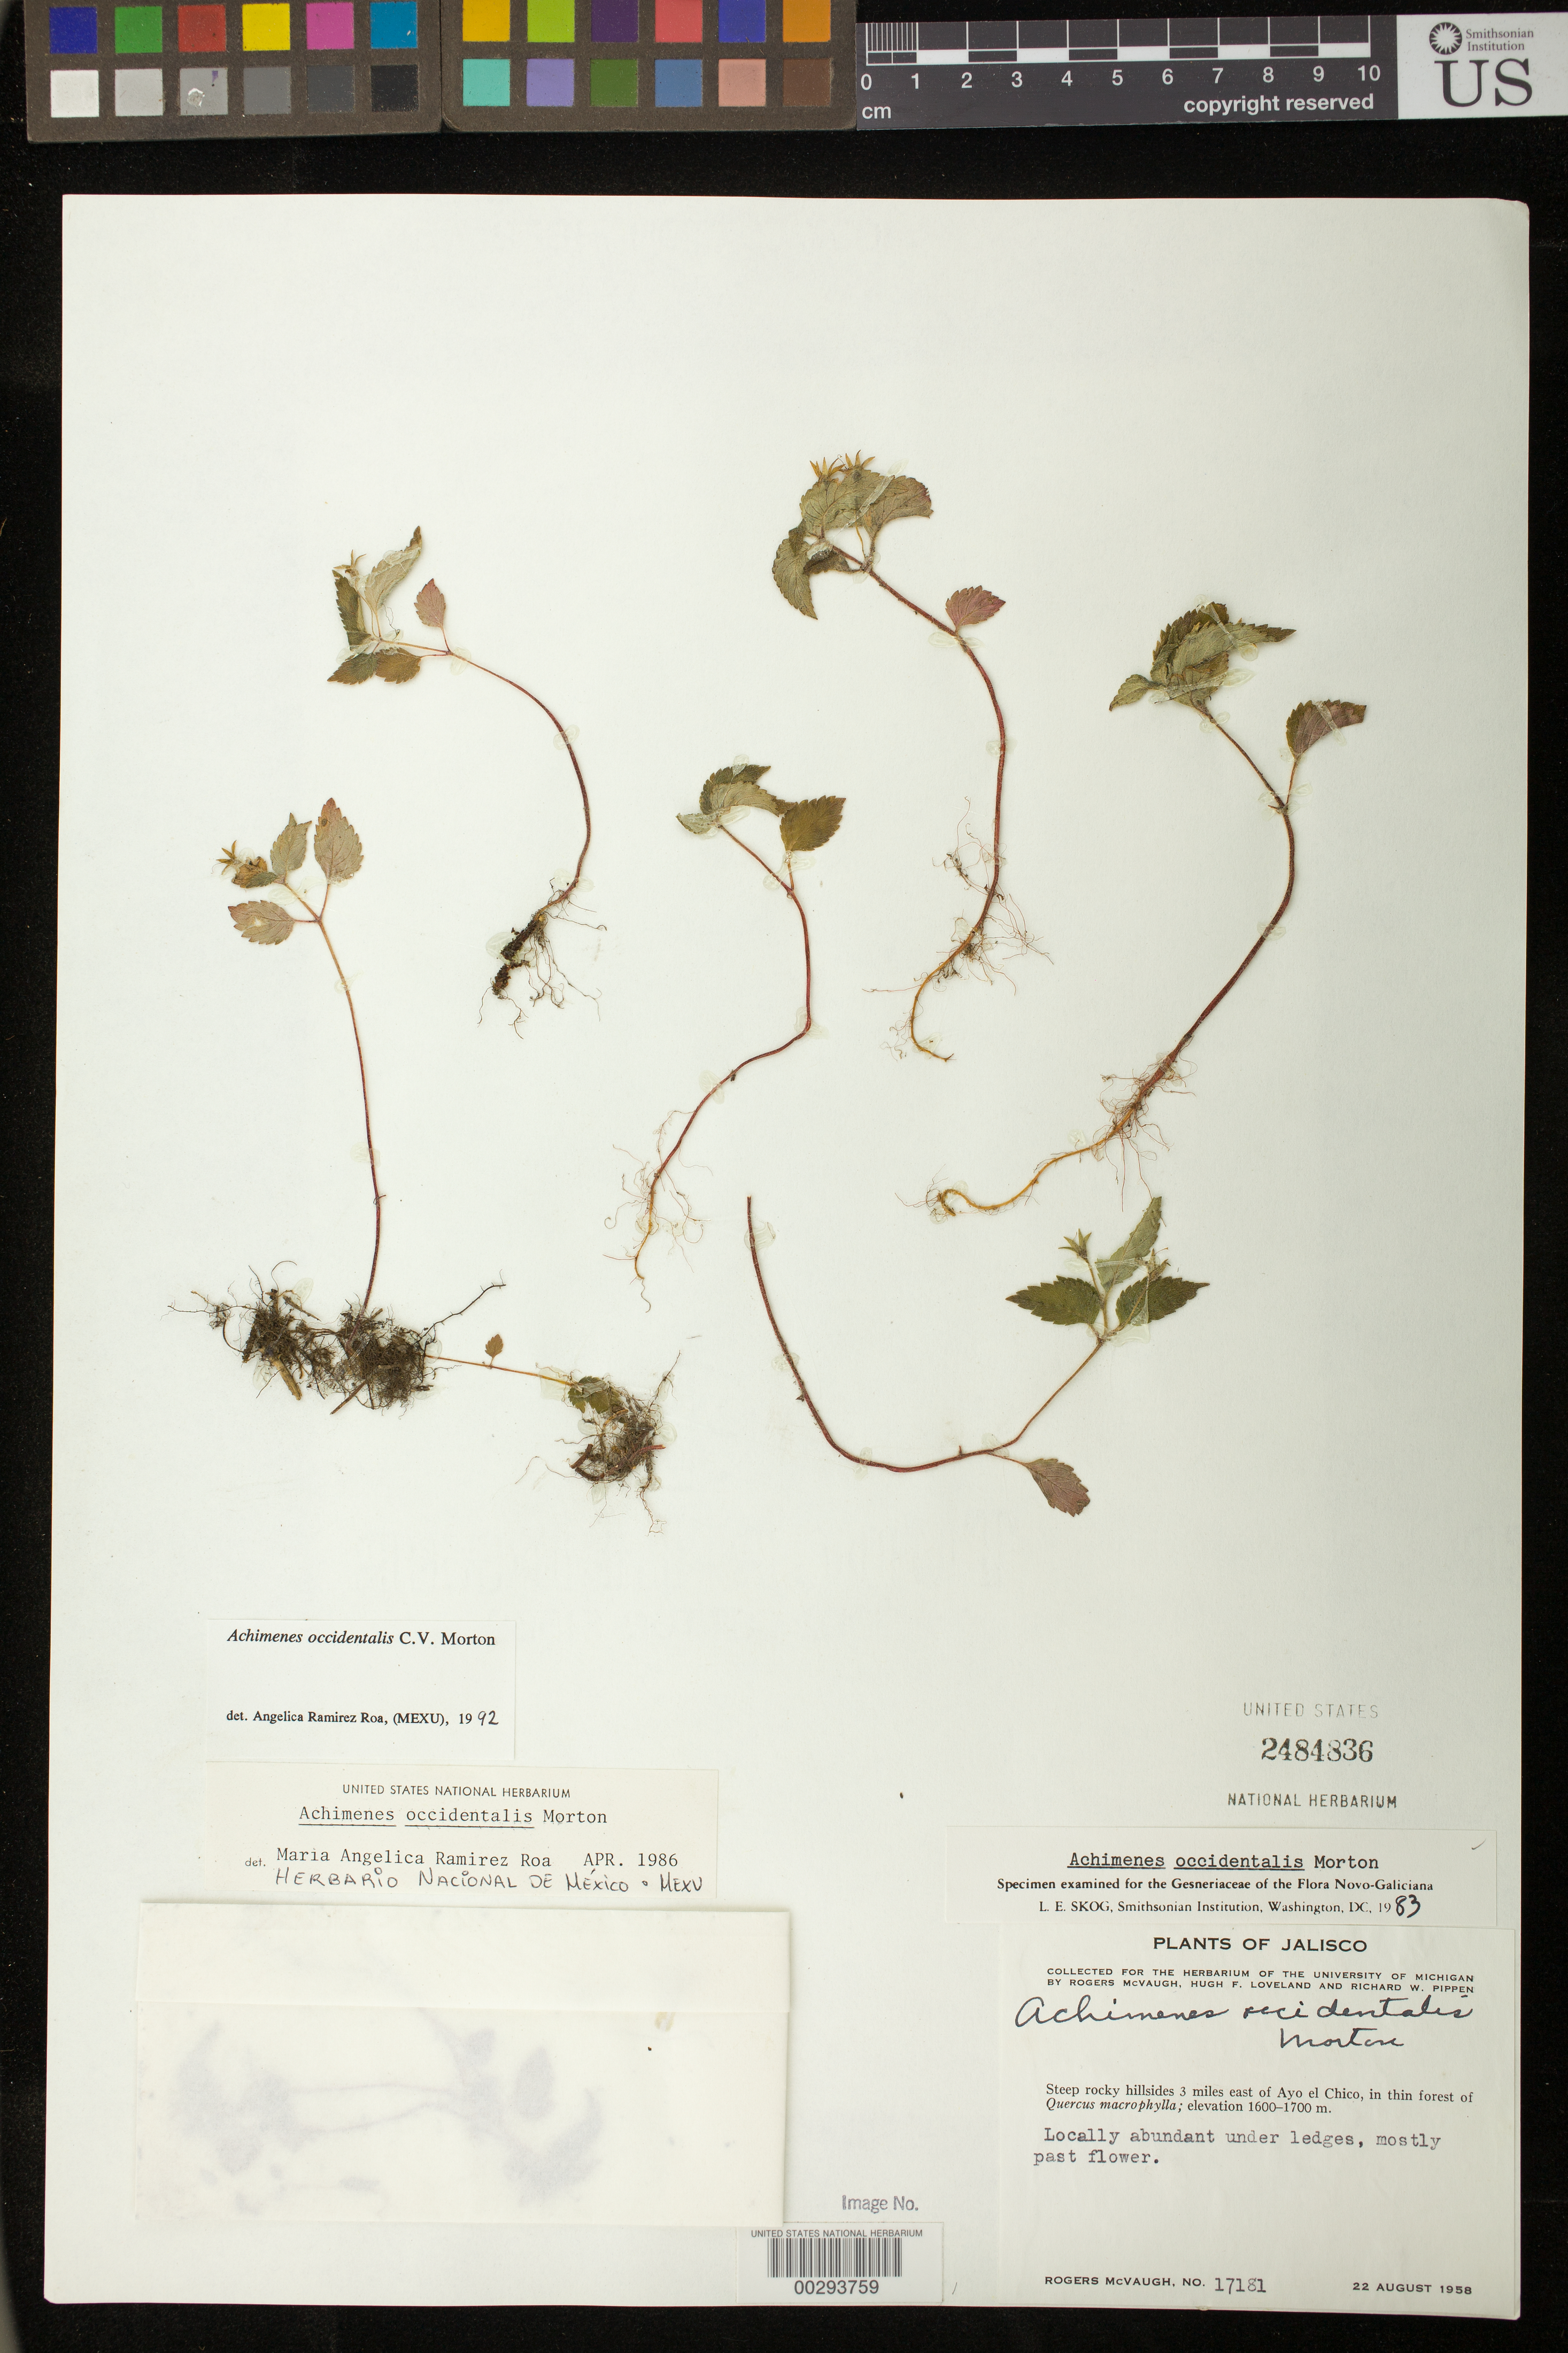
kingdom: Plantae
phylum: Tracheophyta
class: Magnoliopsida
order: Lamiales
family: Gesneriaceae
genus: Achimenes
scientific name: Achimenes occidentalis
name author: C.V. Morton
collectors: R. McVaugh, H. Loveland & R. W. Pippen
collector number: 17181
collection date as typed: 22 Aug 1958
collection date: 1958-08-22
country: Mexico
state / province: Jalisco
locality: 3 mi E of Ayo El Chico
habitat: In thin forest of Quercus macrophylla; locally abundant under ledges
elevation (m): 1600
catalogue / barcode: US 2484836